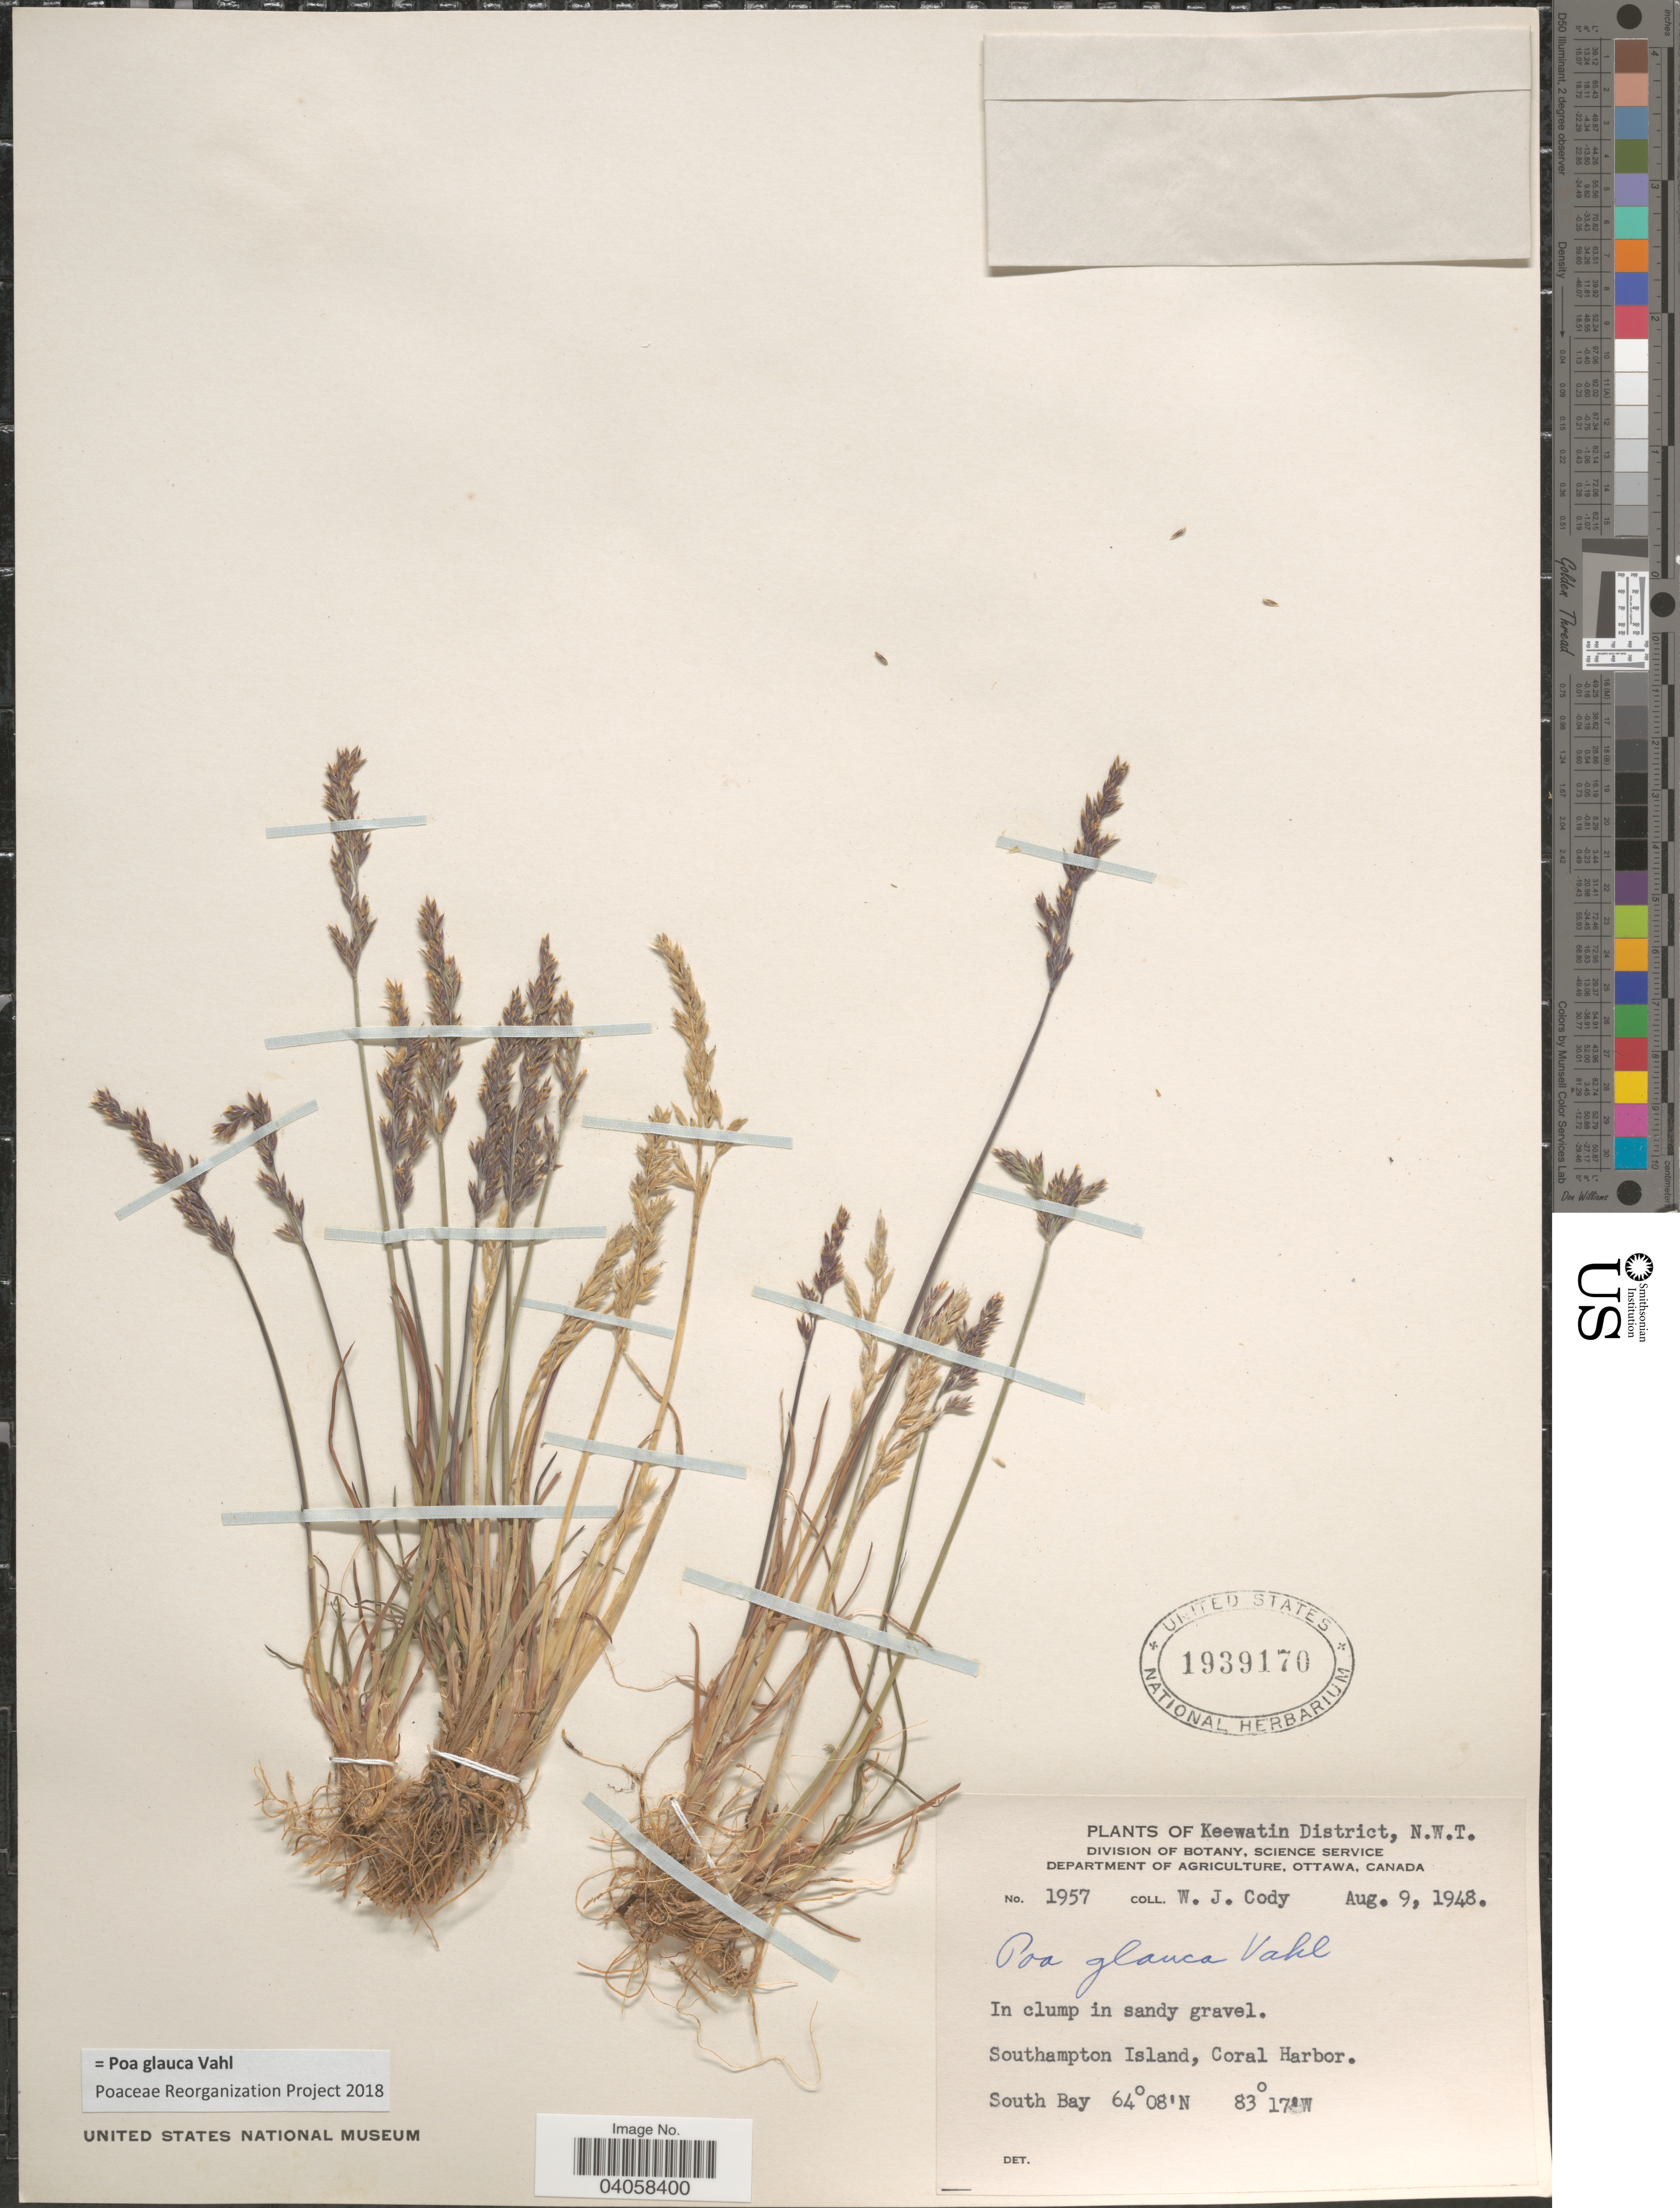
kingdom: Plantae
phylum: Tracheophyta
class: Liliopsida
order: Poales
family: Poaceae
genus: Poa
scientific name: Poa glauca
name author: Vahl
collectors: W. Cody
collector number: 1957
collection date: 1948-08-09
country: Canada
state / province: Northwest Territories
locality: Keewatin District. In clump in sandy gravel. Southampton Island, Coral Harbor. South Bay.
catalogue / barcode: US 1939170